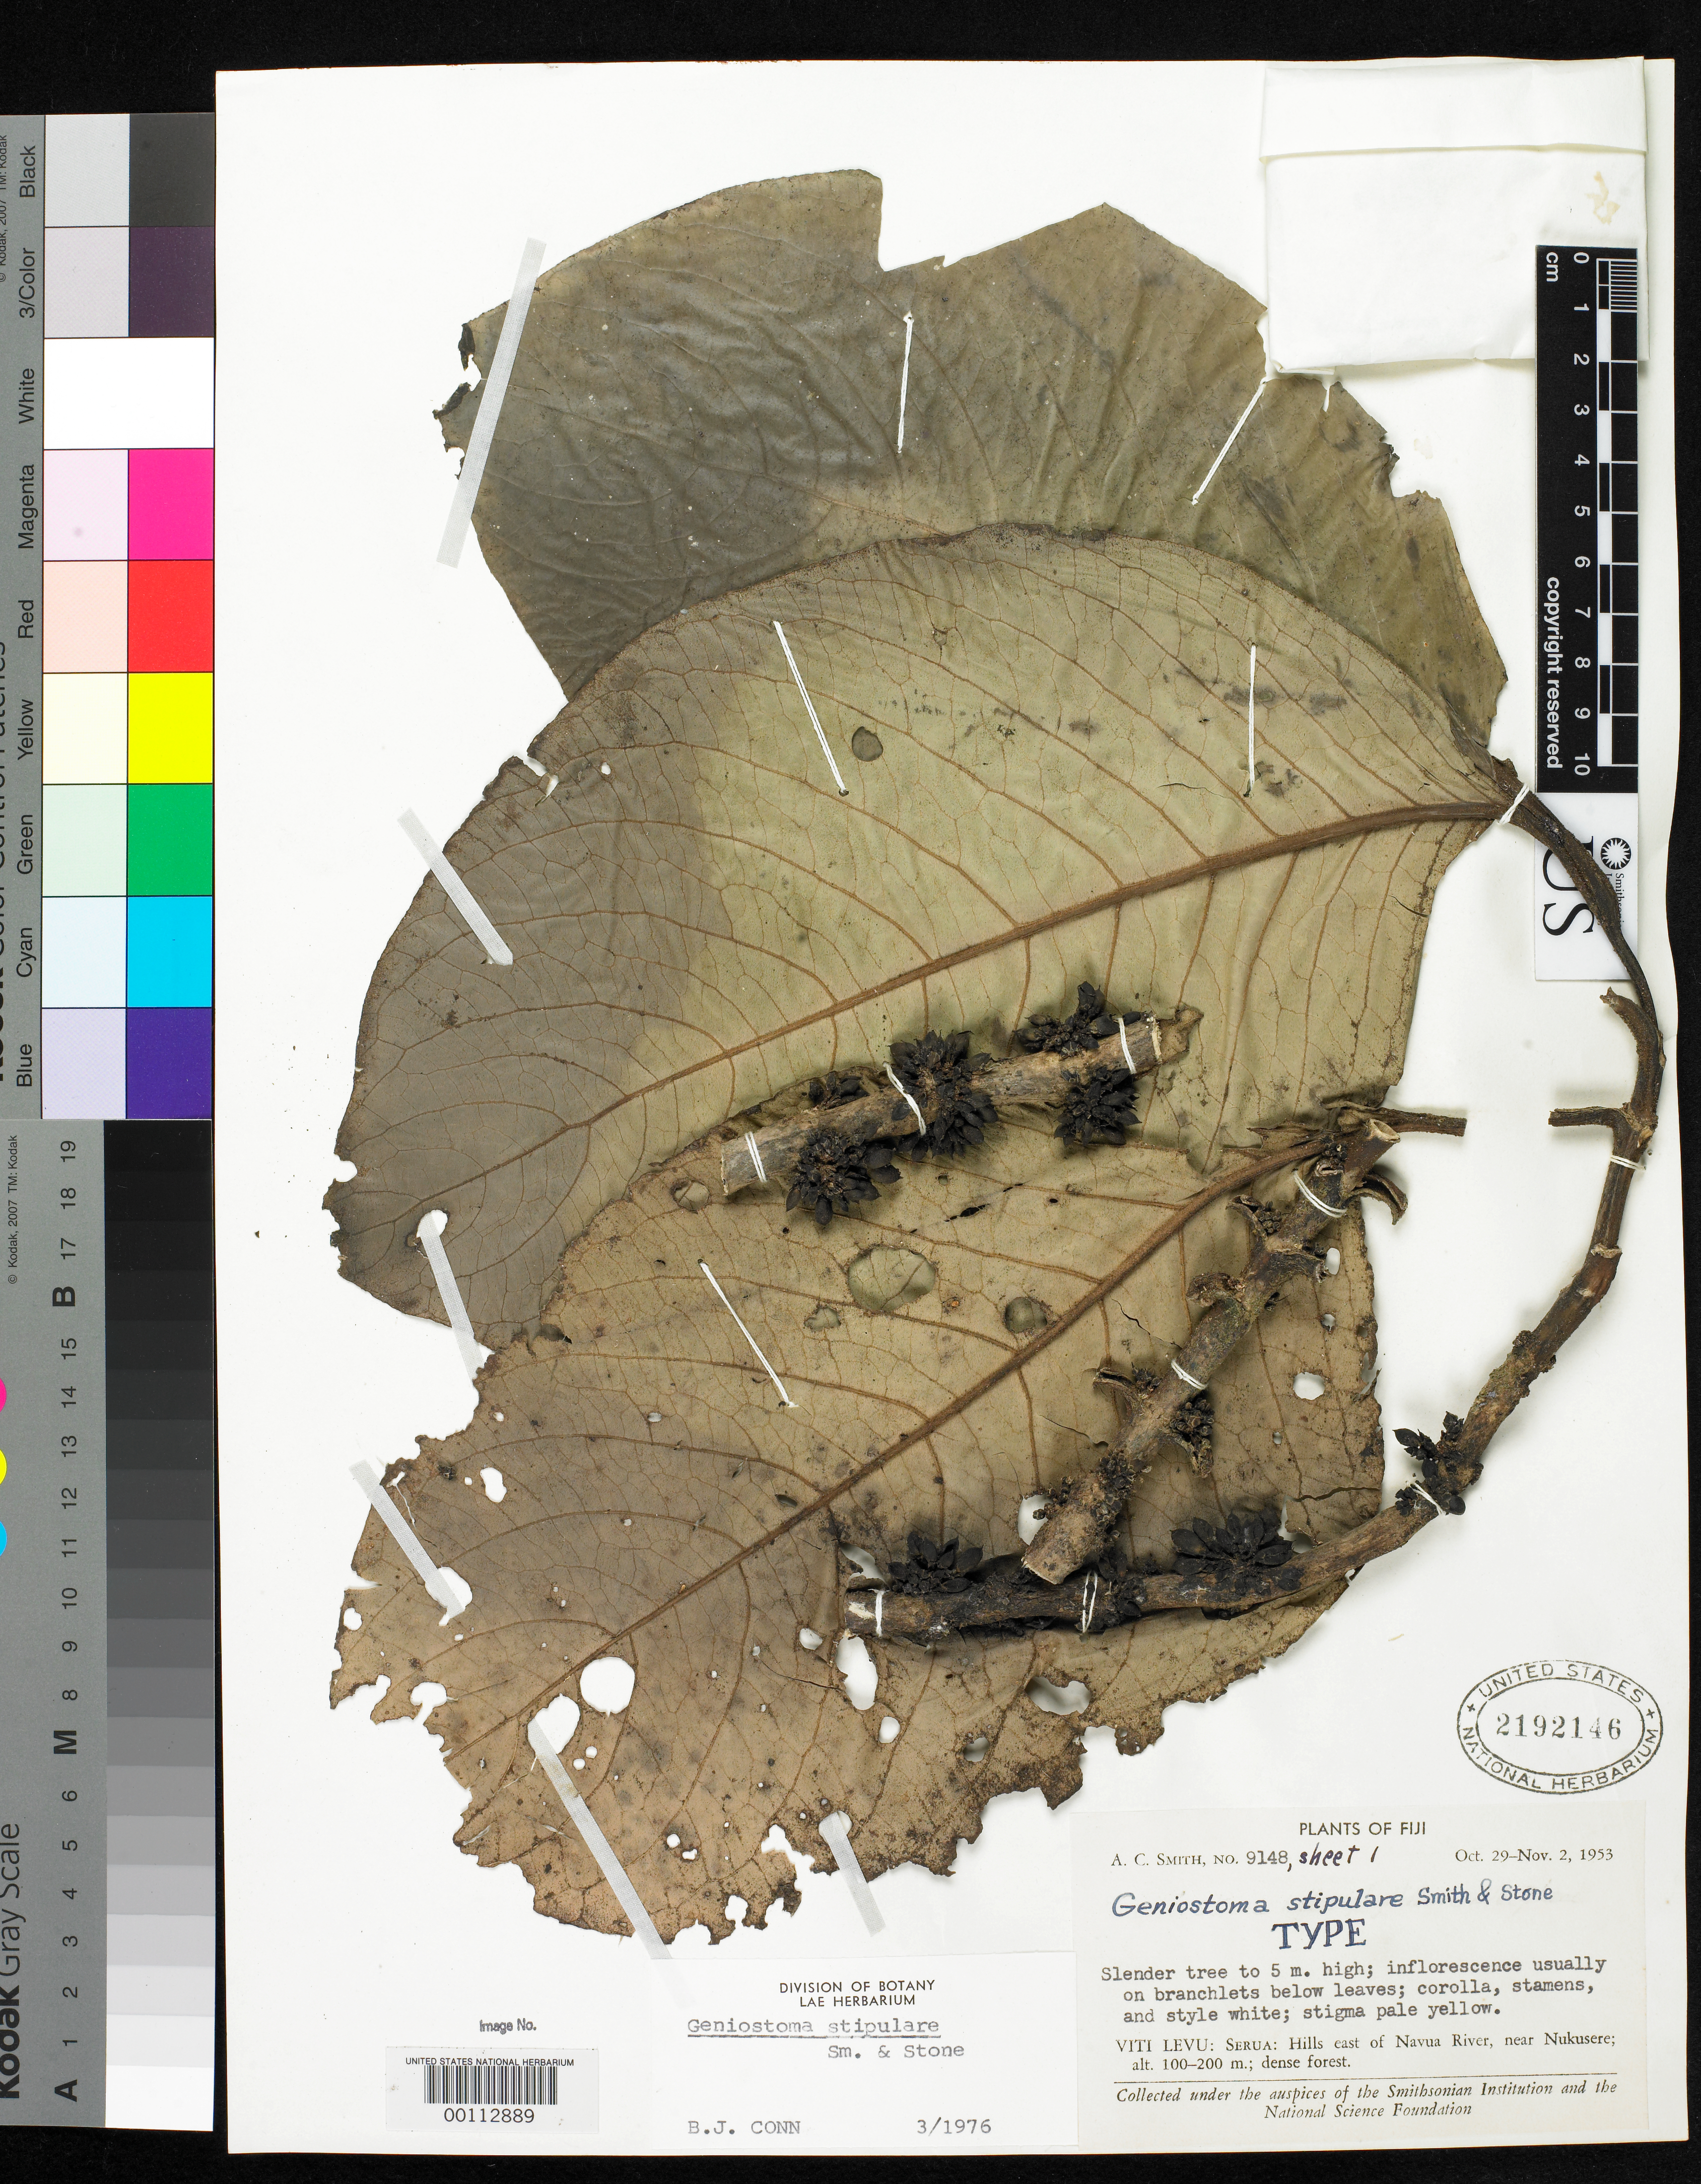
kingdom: Plantae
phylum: Tracheophyta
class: Magnoliopsida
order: Gentianales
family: Loganiaceae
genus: Geniostoma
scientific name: Geniostoma stipulare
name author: A.C. Sm. & B.C. Stone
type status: Holotype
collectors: A. C. Smith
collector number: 9148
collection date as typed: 02 Nov 1953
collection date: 1953-11-02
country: Fiji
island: Viti Levu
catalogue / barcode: US 2192146